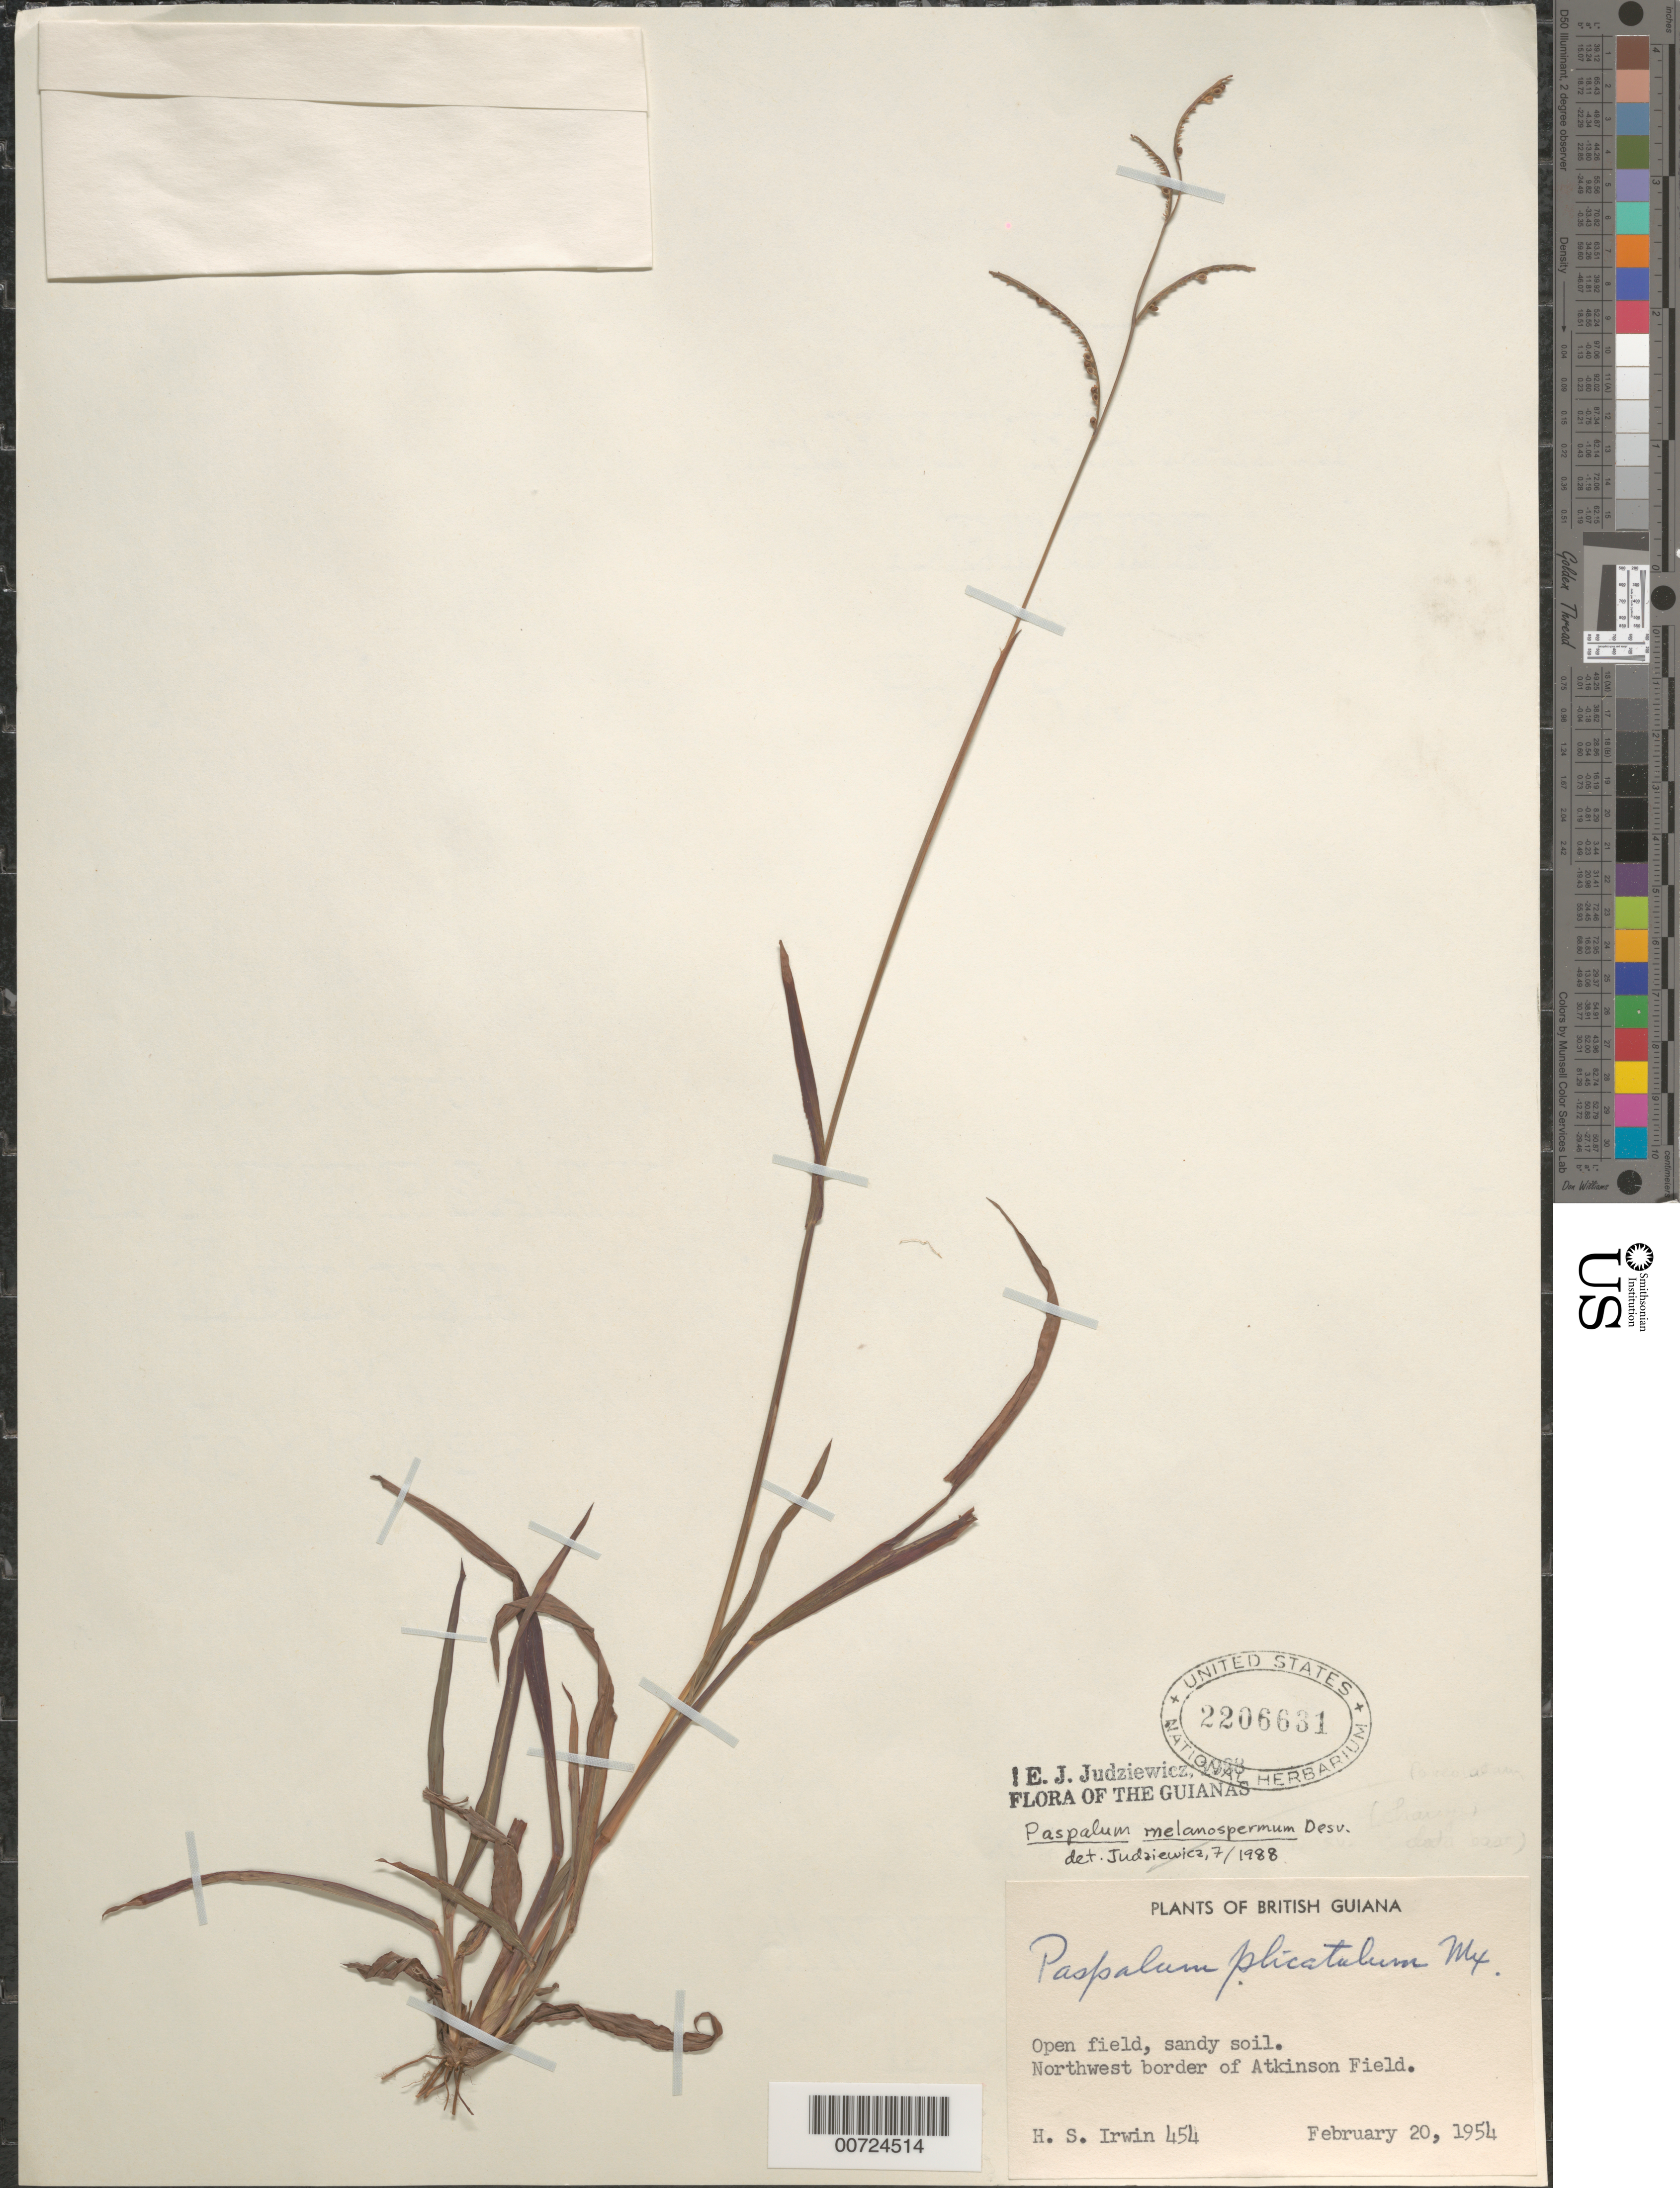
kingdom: Plantae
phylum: Tracheophyta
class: Liliopsida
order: Poales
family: Poaceae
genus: Paspalum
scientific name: Paspalum melanospermum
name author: Desv. ex Poir.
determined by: Judziewicz, E. J.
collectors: H. Irwin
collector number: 454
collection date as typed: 20-Feb-54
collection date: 1954-02-20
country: Guyana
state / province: Demerara-Mahaica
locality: Atkinson Field, NW border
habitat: Open field, sandy soil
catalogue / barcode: US 2206631